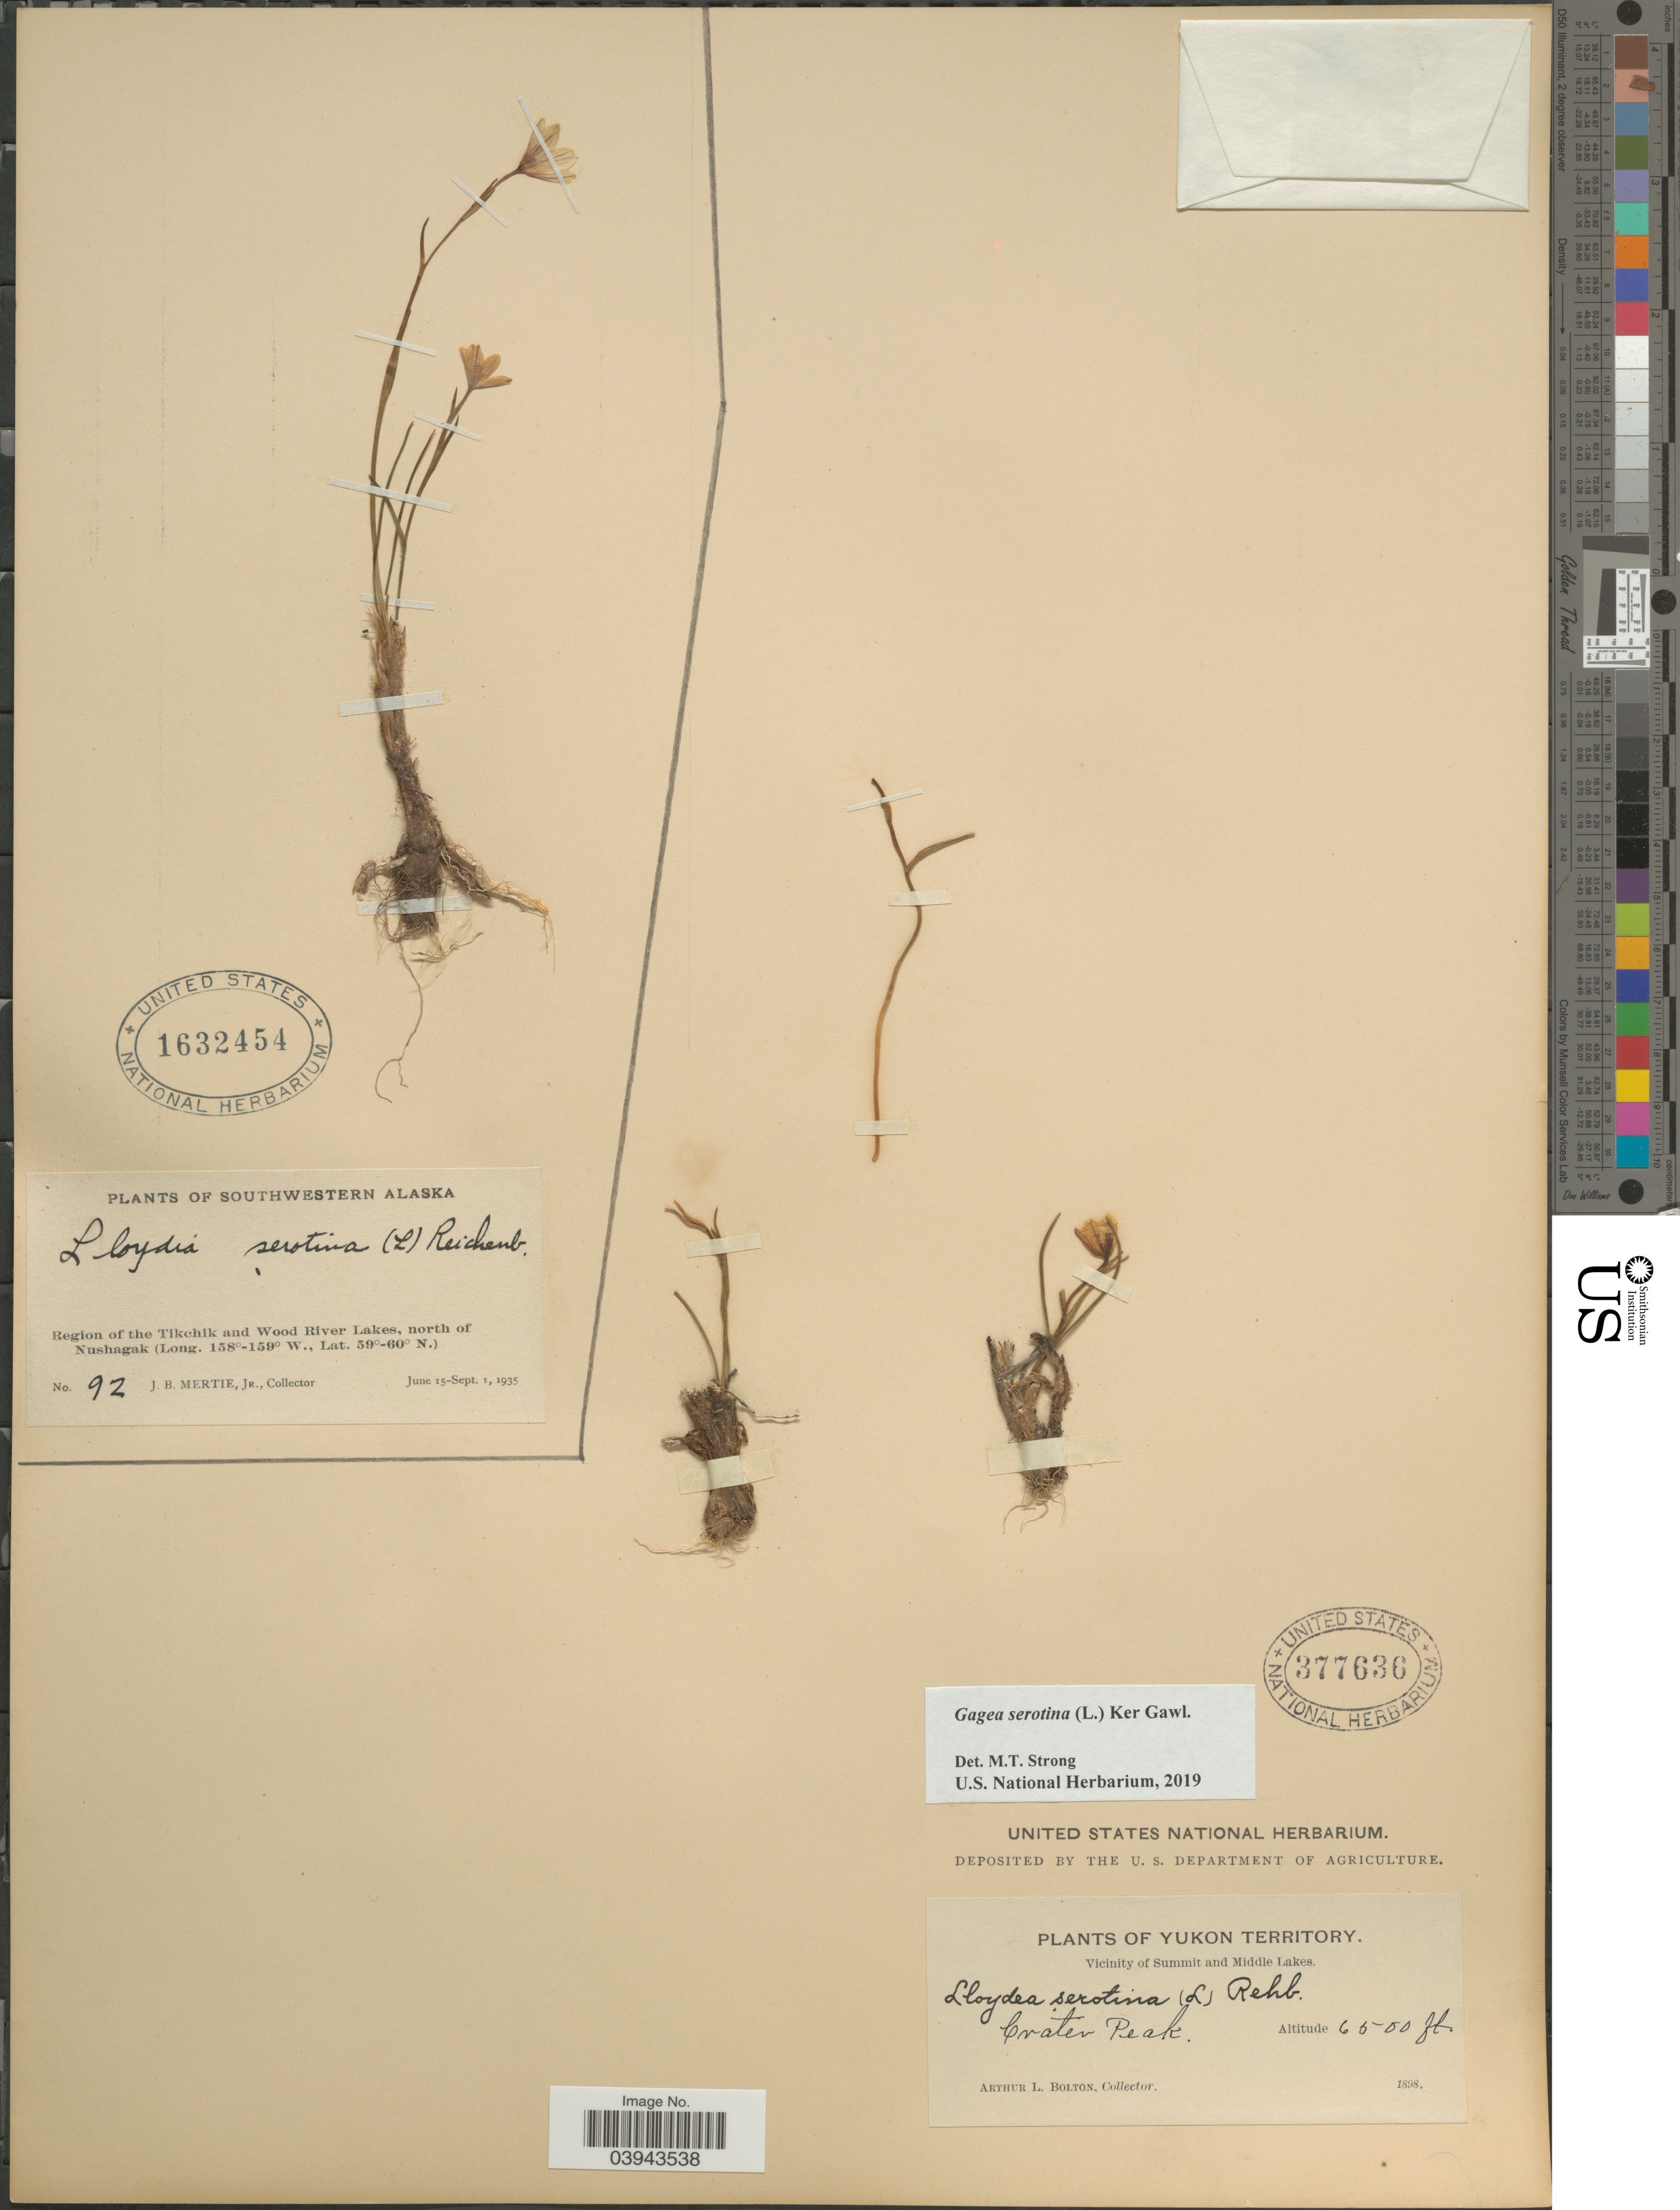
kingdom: Plantae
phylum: Tracheophyta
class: Liliopsida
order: Liliales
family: Liliaceae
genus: Lloydia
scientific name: Lloydia serotina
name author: (L.) Salisb. ex Rchb.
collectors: A. Bolton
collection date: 1898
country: Canada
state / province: Yukon Territory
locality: Vicinity of Summit and Middle Lakes. Crater Peak.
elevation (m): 1981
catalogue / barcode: US 377636